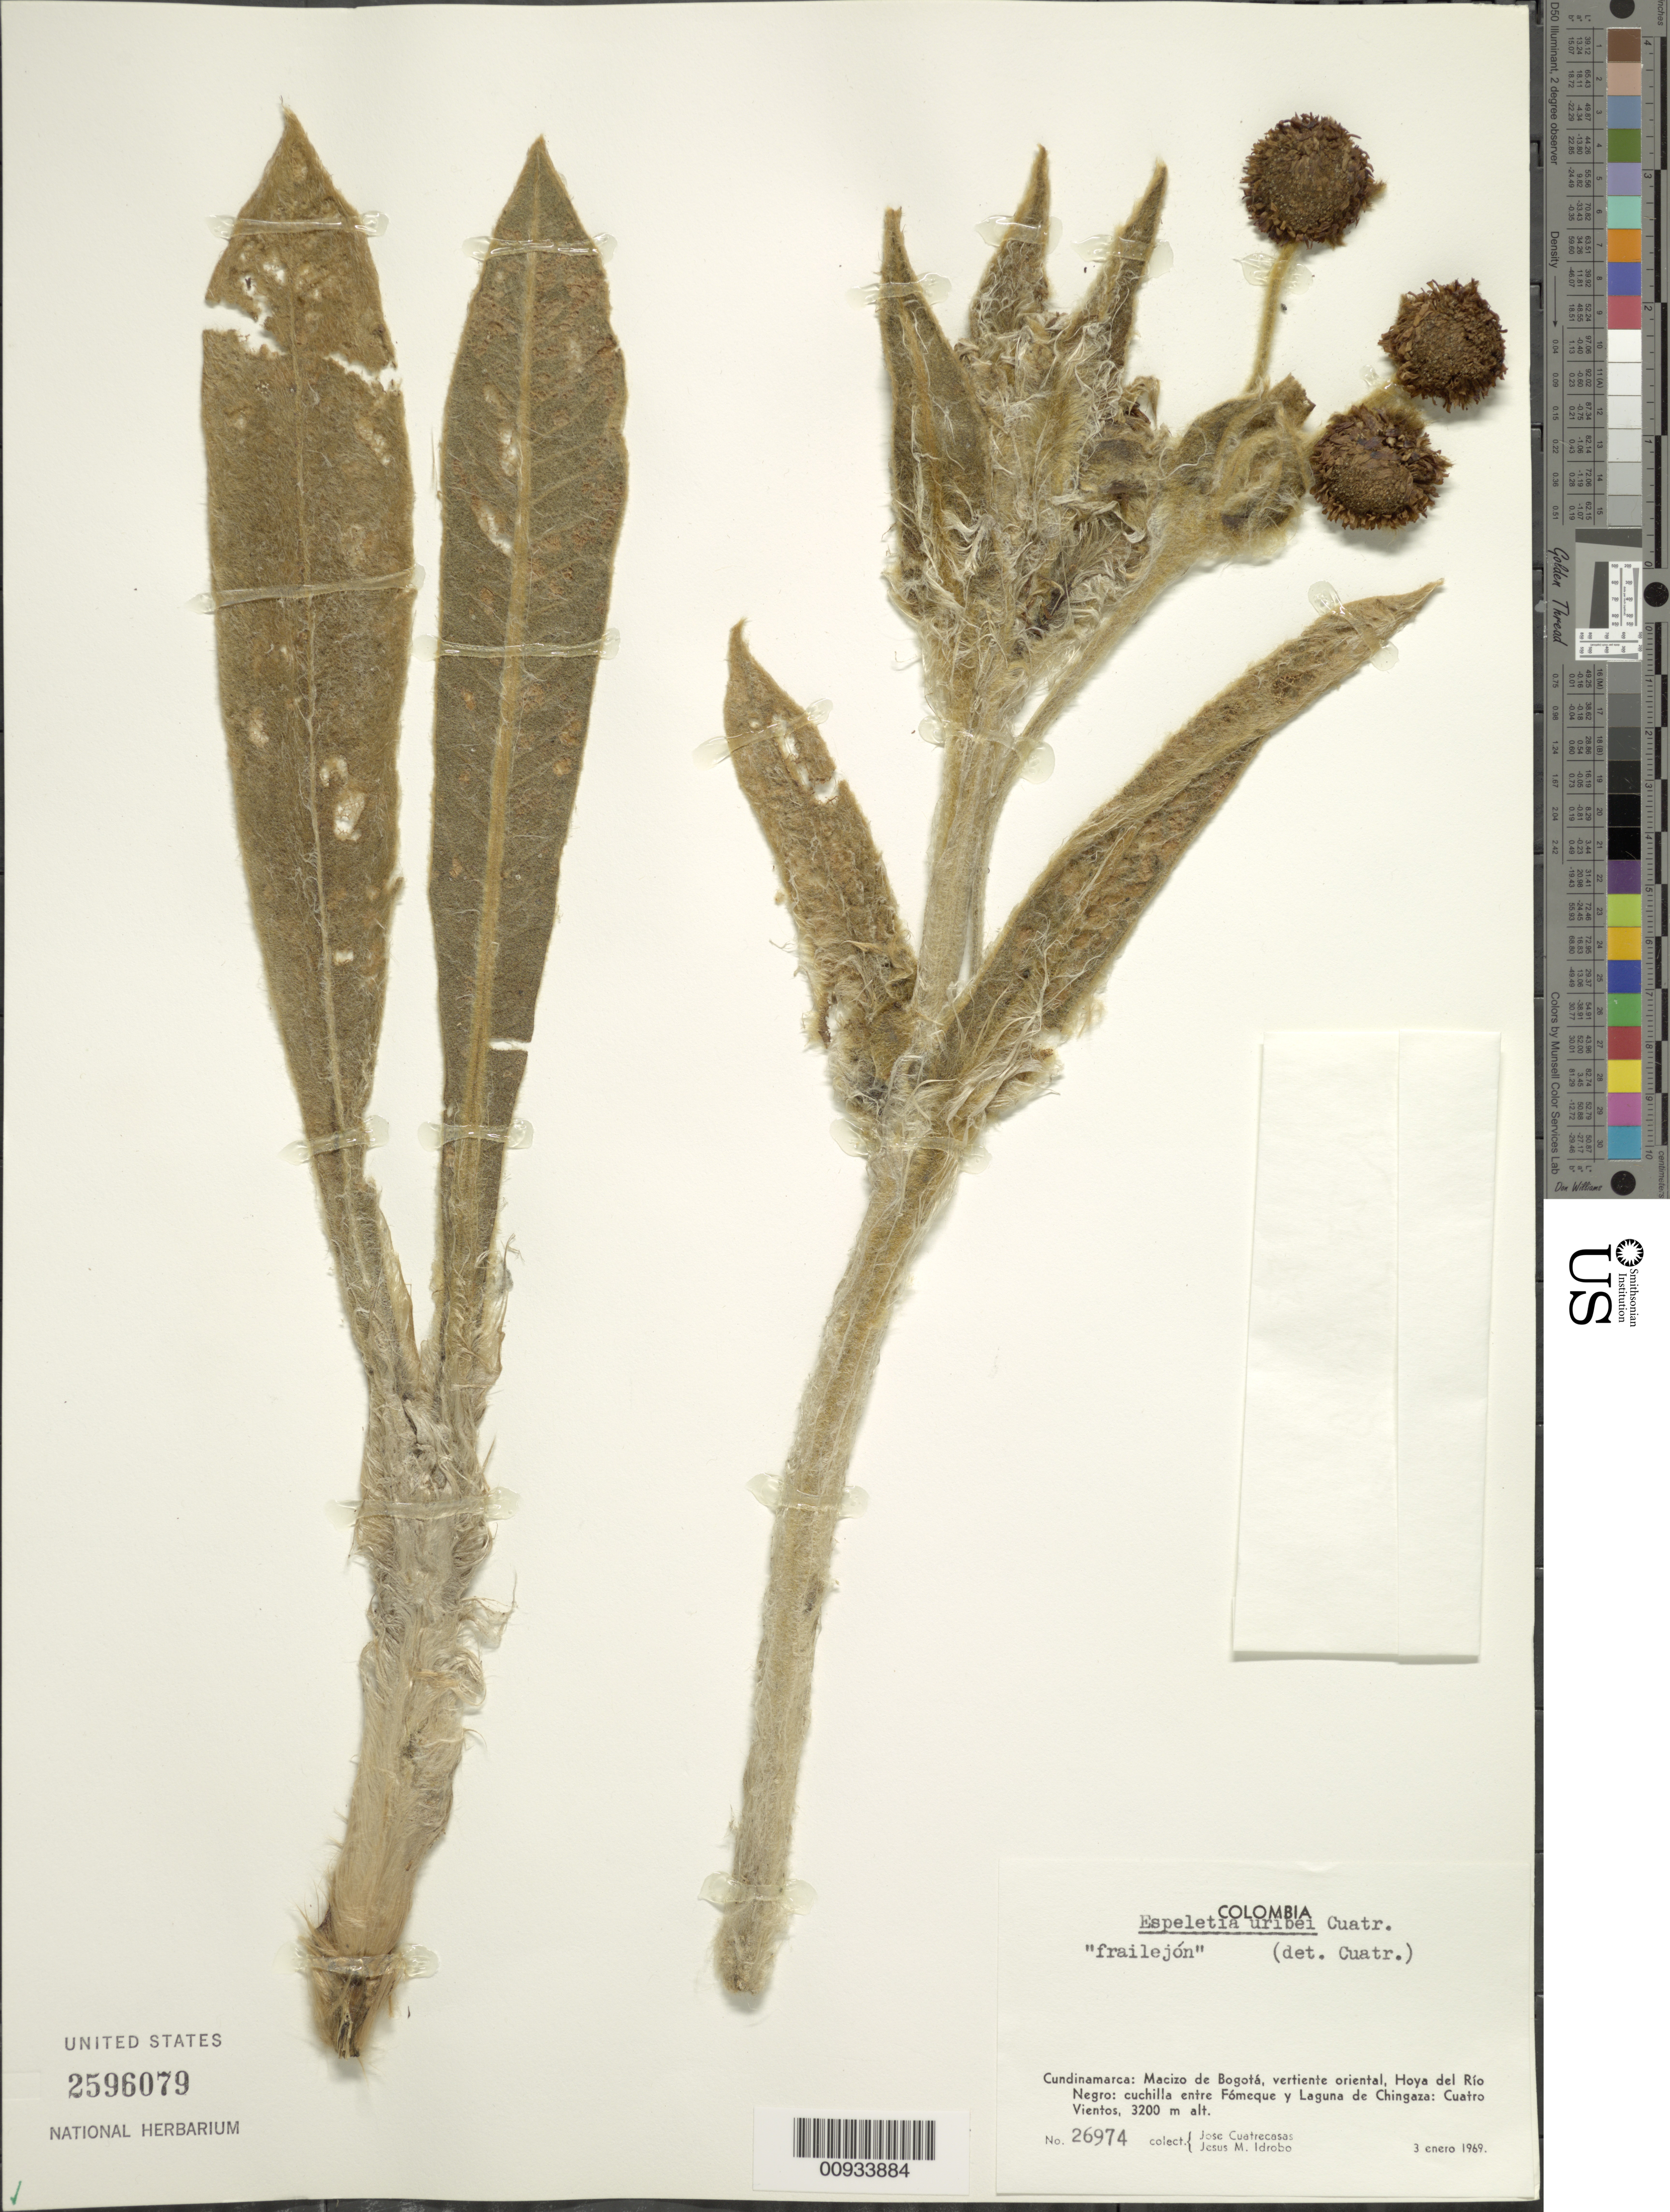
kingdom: Plantae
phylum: Tracheophyta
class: Magnoliopsida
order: Asterales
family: Asteraceae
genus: Espeletia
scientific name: Espeletia uribei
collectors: J. Cuatrecasas & J. M. Duque Jaramillo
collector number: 26974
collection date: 1969-01-03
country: Colombia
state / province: Cundinamarca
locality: Macizo de Bogota, vertiente oriental, Hoya del Rio Negro: cuchilla entre Fomeque y Laguna de Chingaza: Cuatro Vientos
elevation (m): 3200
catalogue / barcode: US 2596079